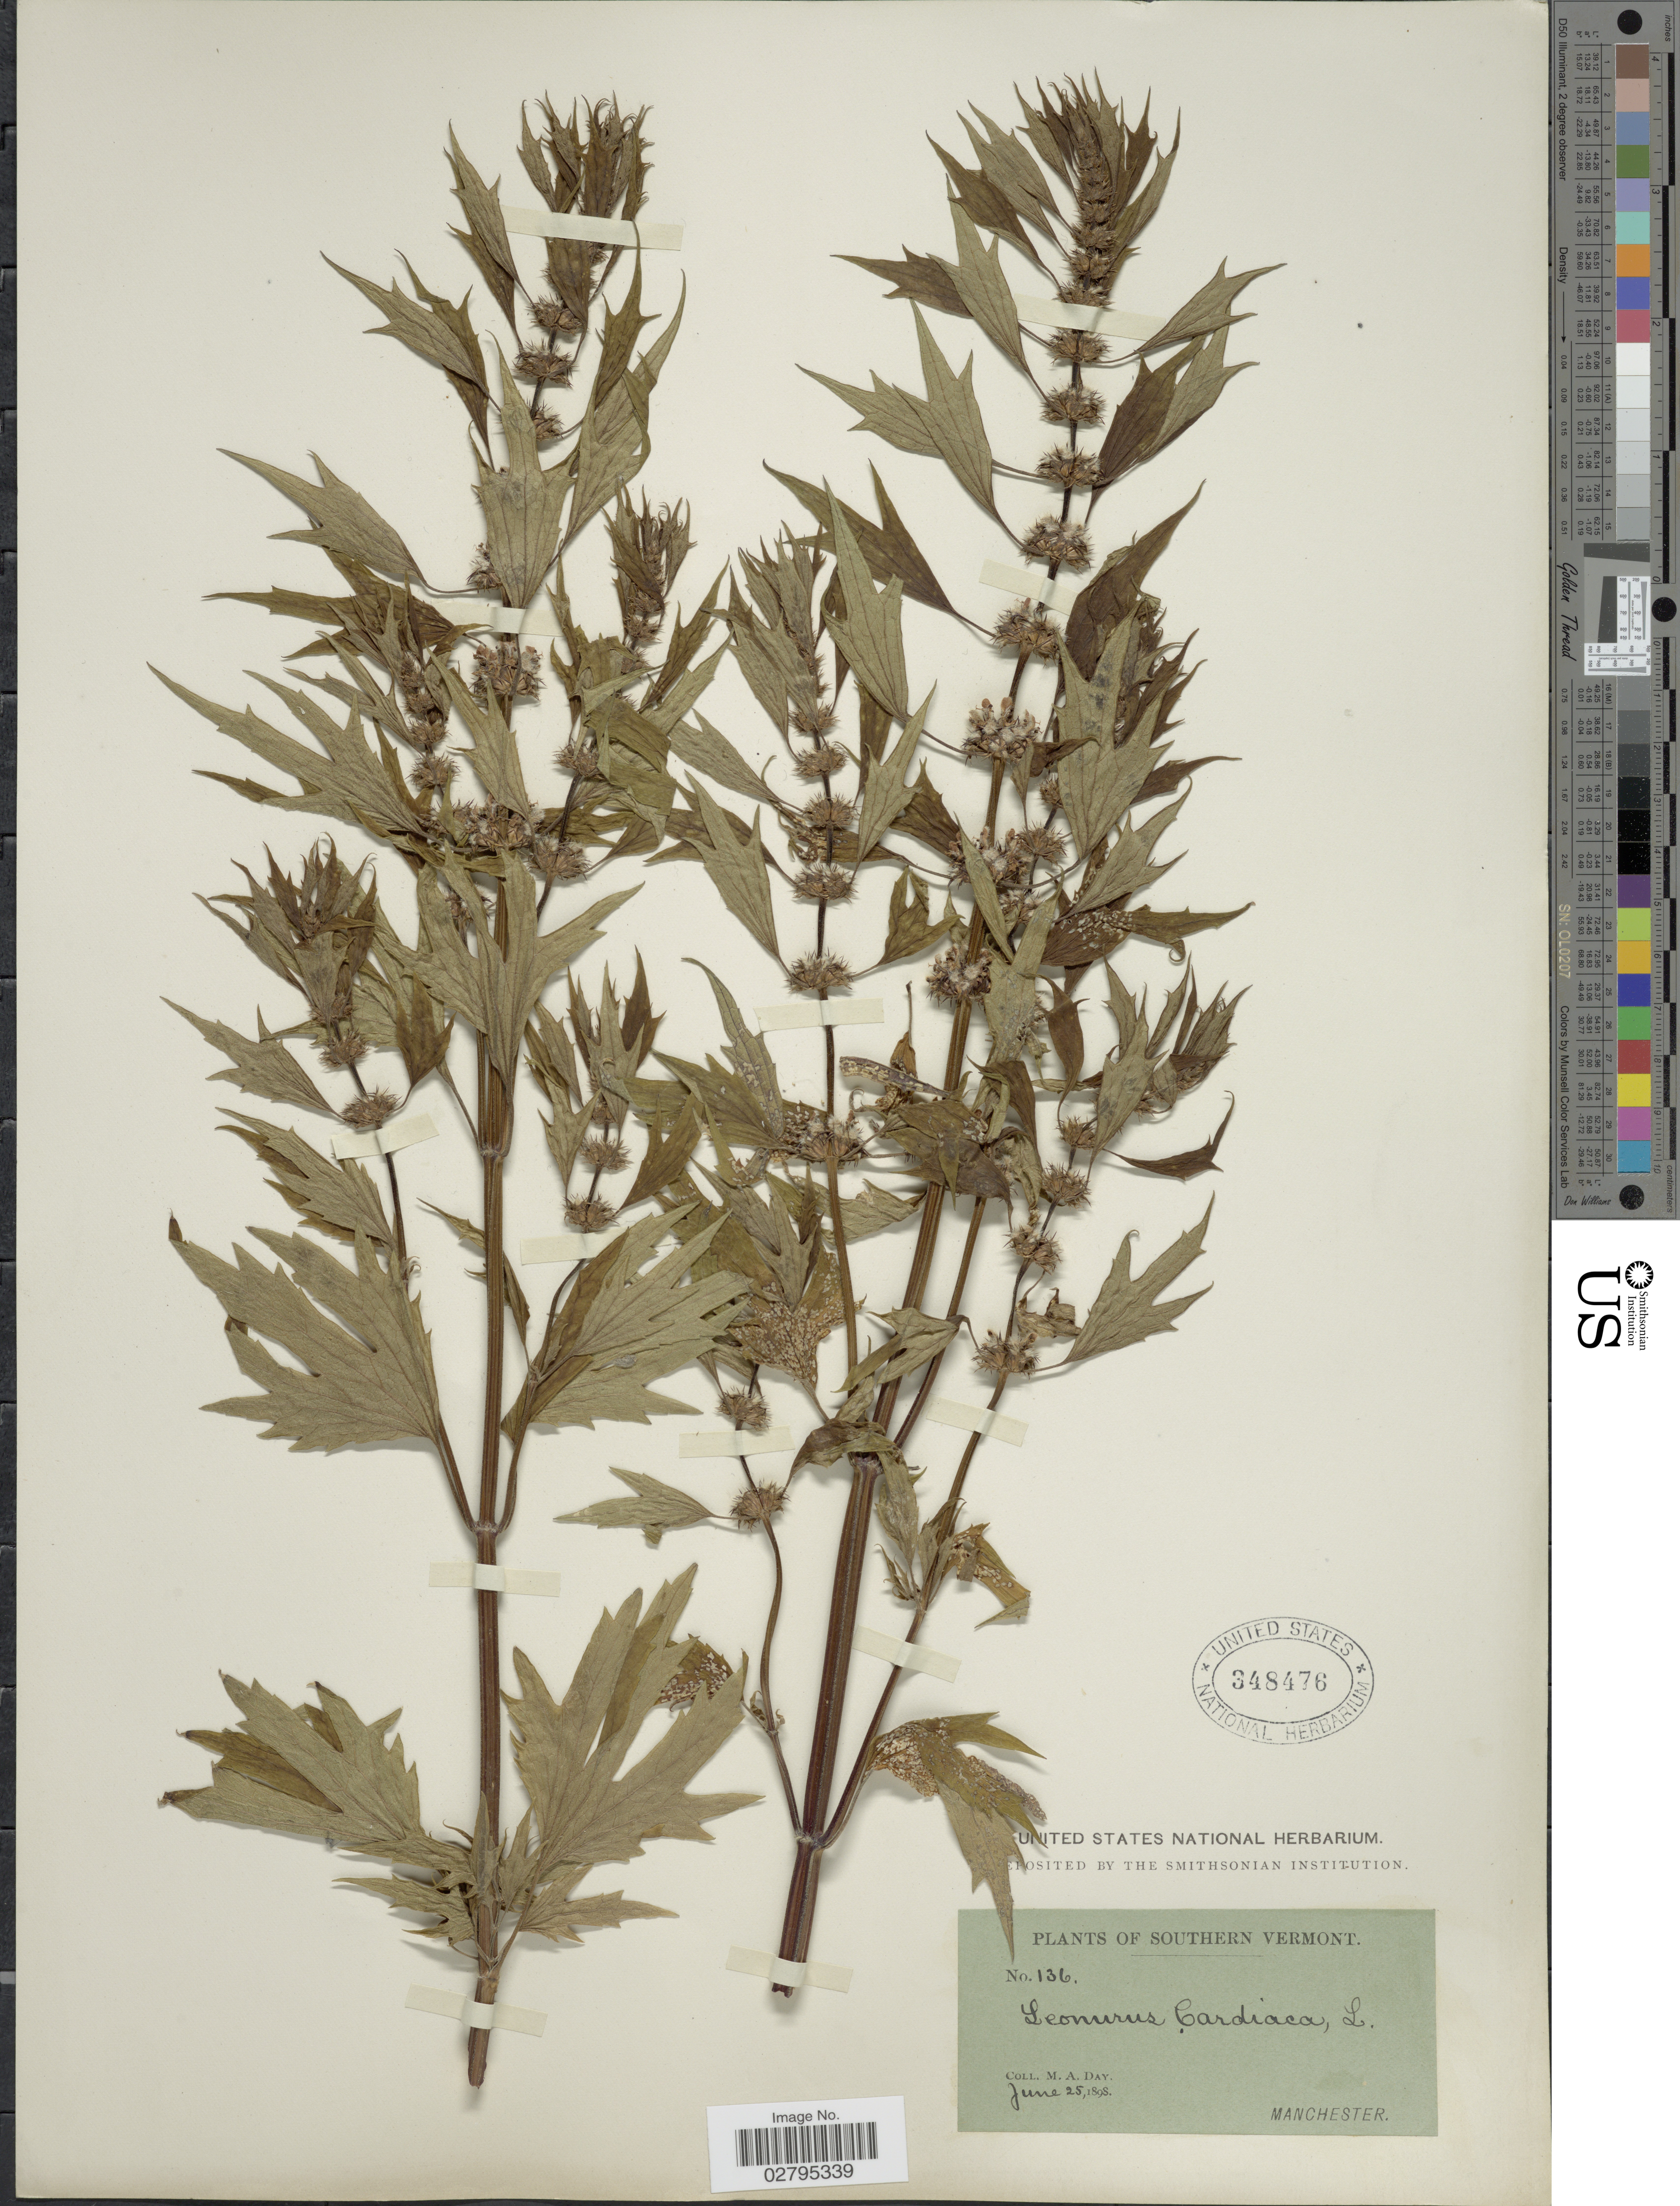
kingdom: Plantae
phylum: Tracheophyta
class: Magnoliopsida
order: Lamiales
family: Lamiaceae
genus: Leonurus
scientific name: Leonurus cardiaca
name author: L.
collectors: M. Day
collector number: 136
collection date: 1898-06-25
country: United States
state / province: Vermont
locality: Southern Vermont, Manchester.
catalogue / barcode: US 348476